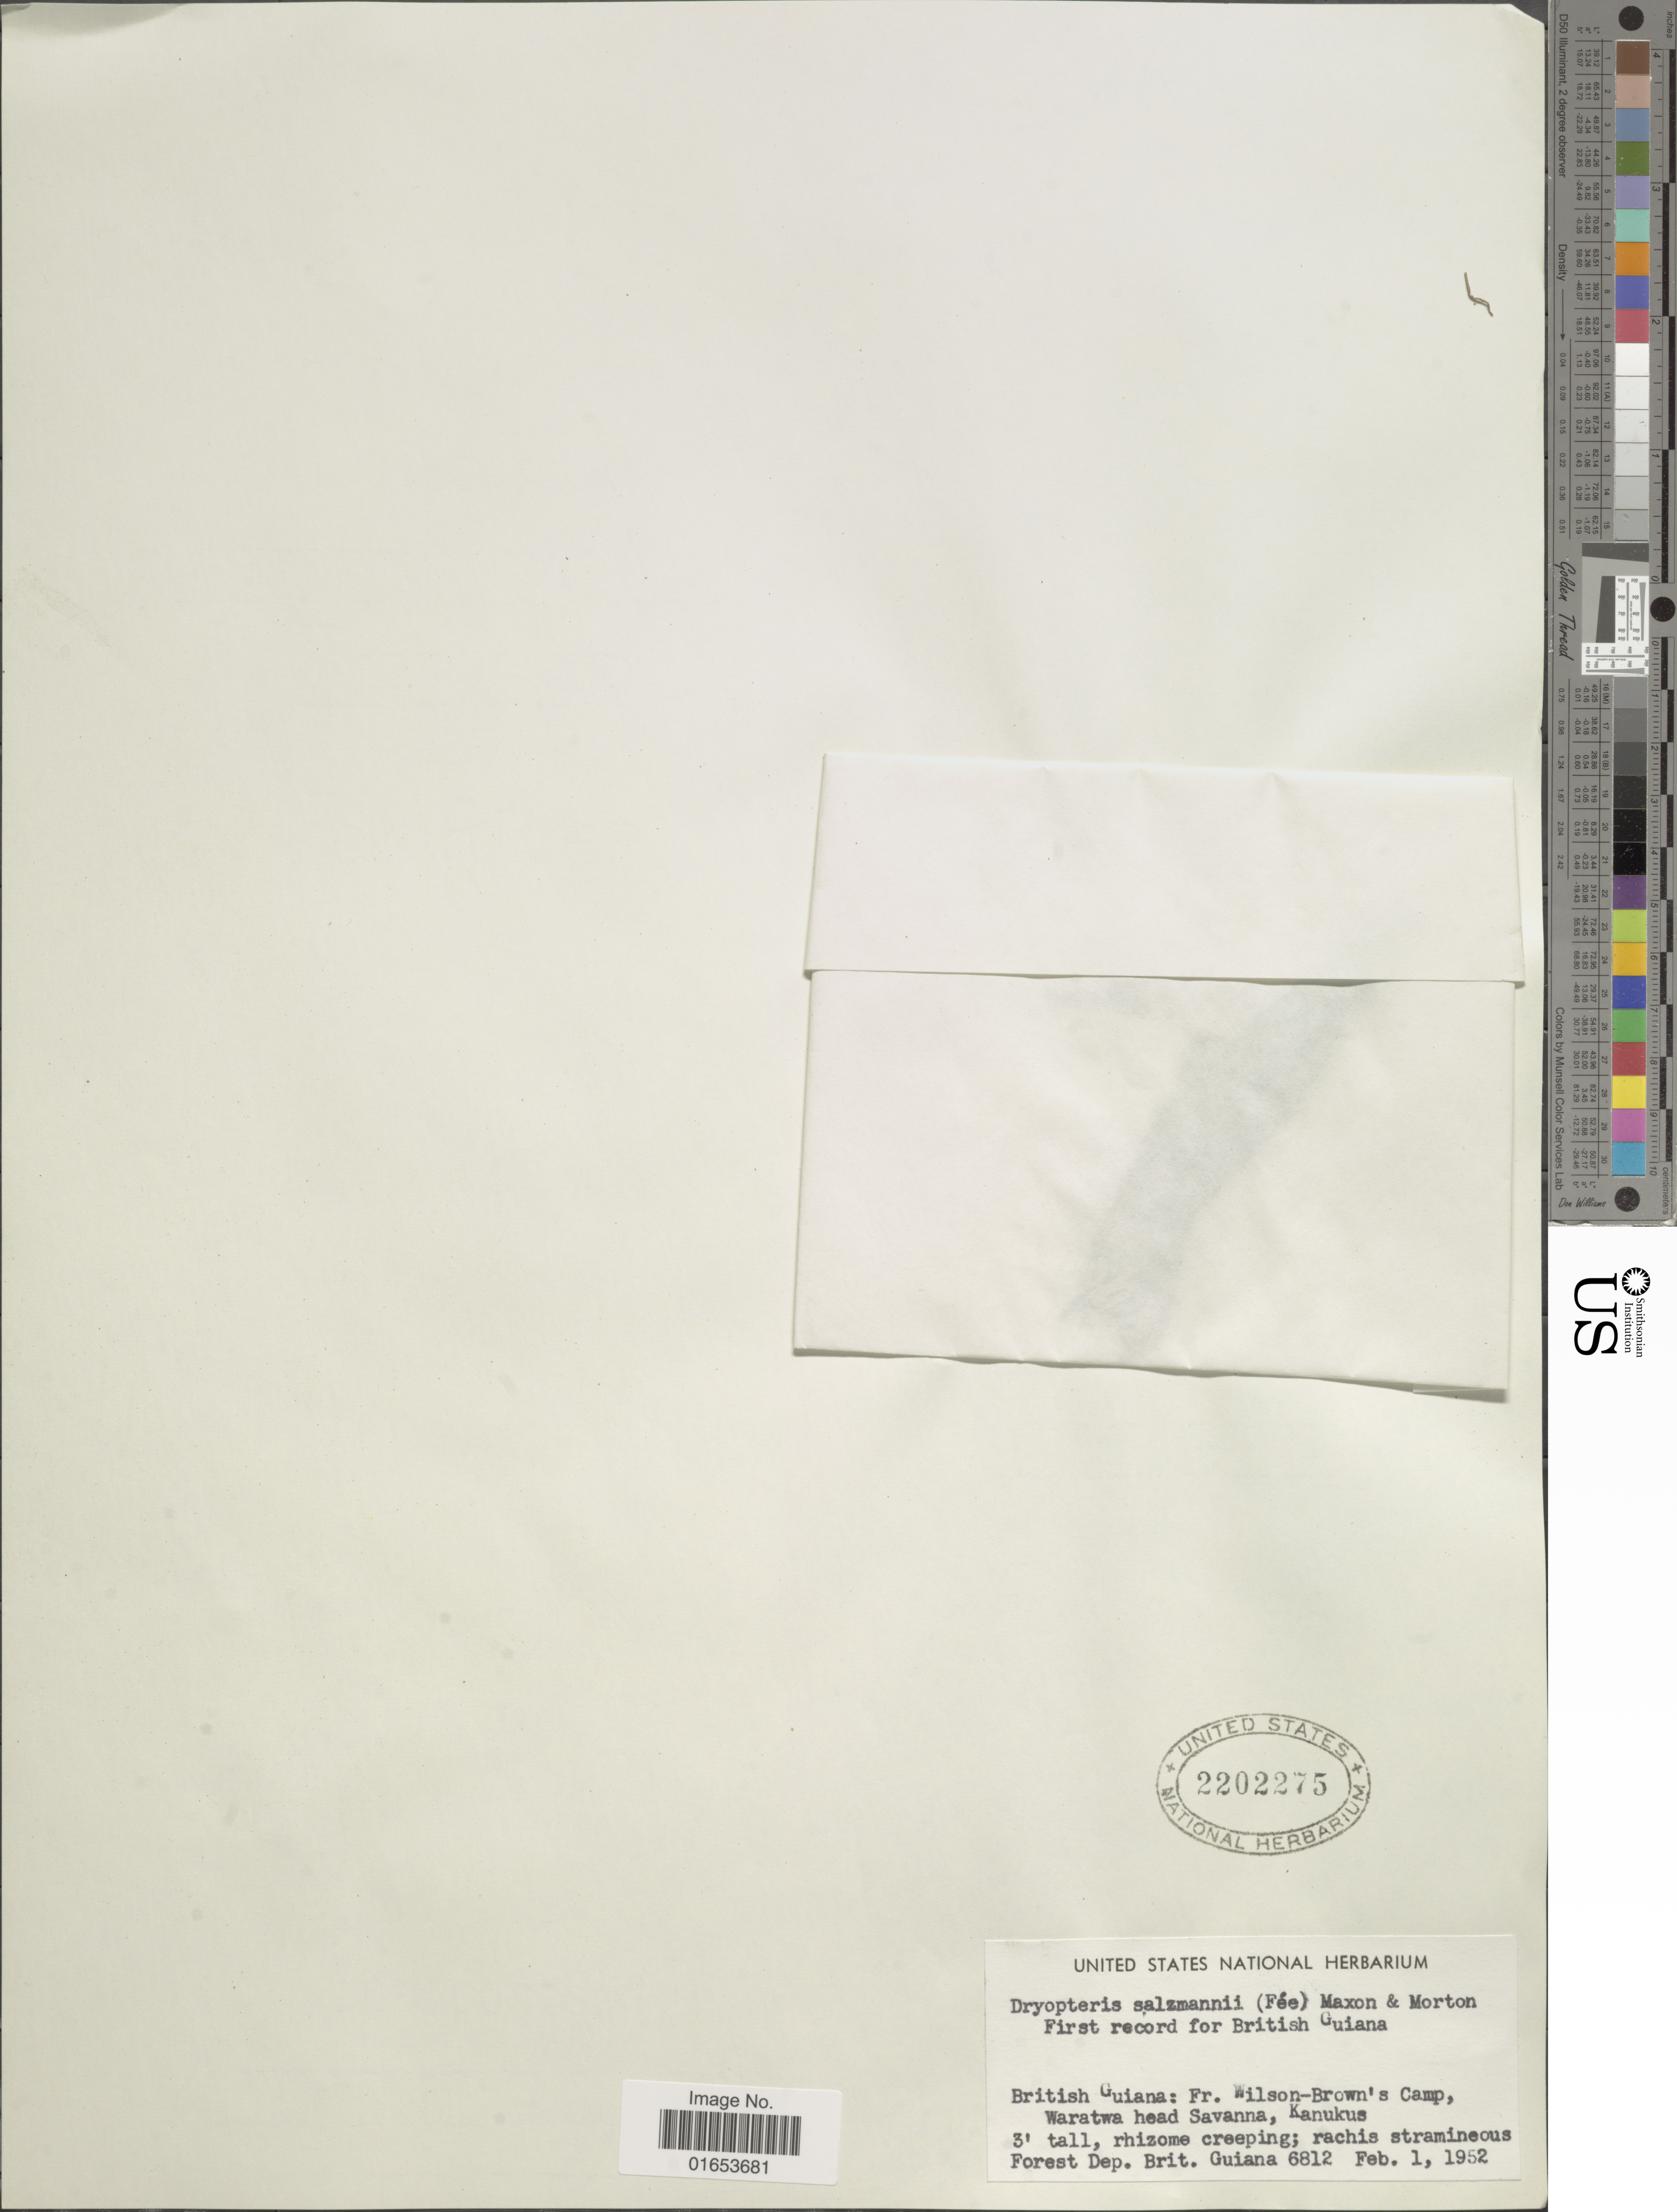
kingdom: Plantae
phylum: Tracheophyta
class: Polypodiopsida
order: Polypodiales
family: Thelypteridaceae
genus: Meniscium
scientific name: Meniscium salzmannii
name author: Fée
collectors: British Guiana Forestry Dept.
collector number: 6812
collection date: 1952-02-01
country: Guyana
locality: British Guiana: Fr. Wilson-Brown's Camp, Waratwa head savanna, Kanukus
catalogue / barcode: US 2202275